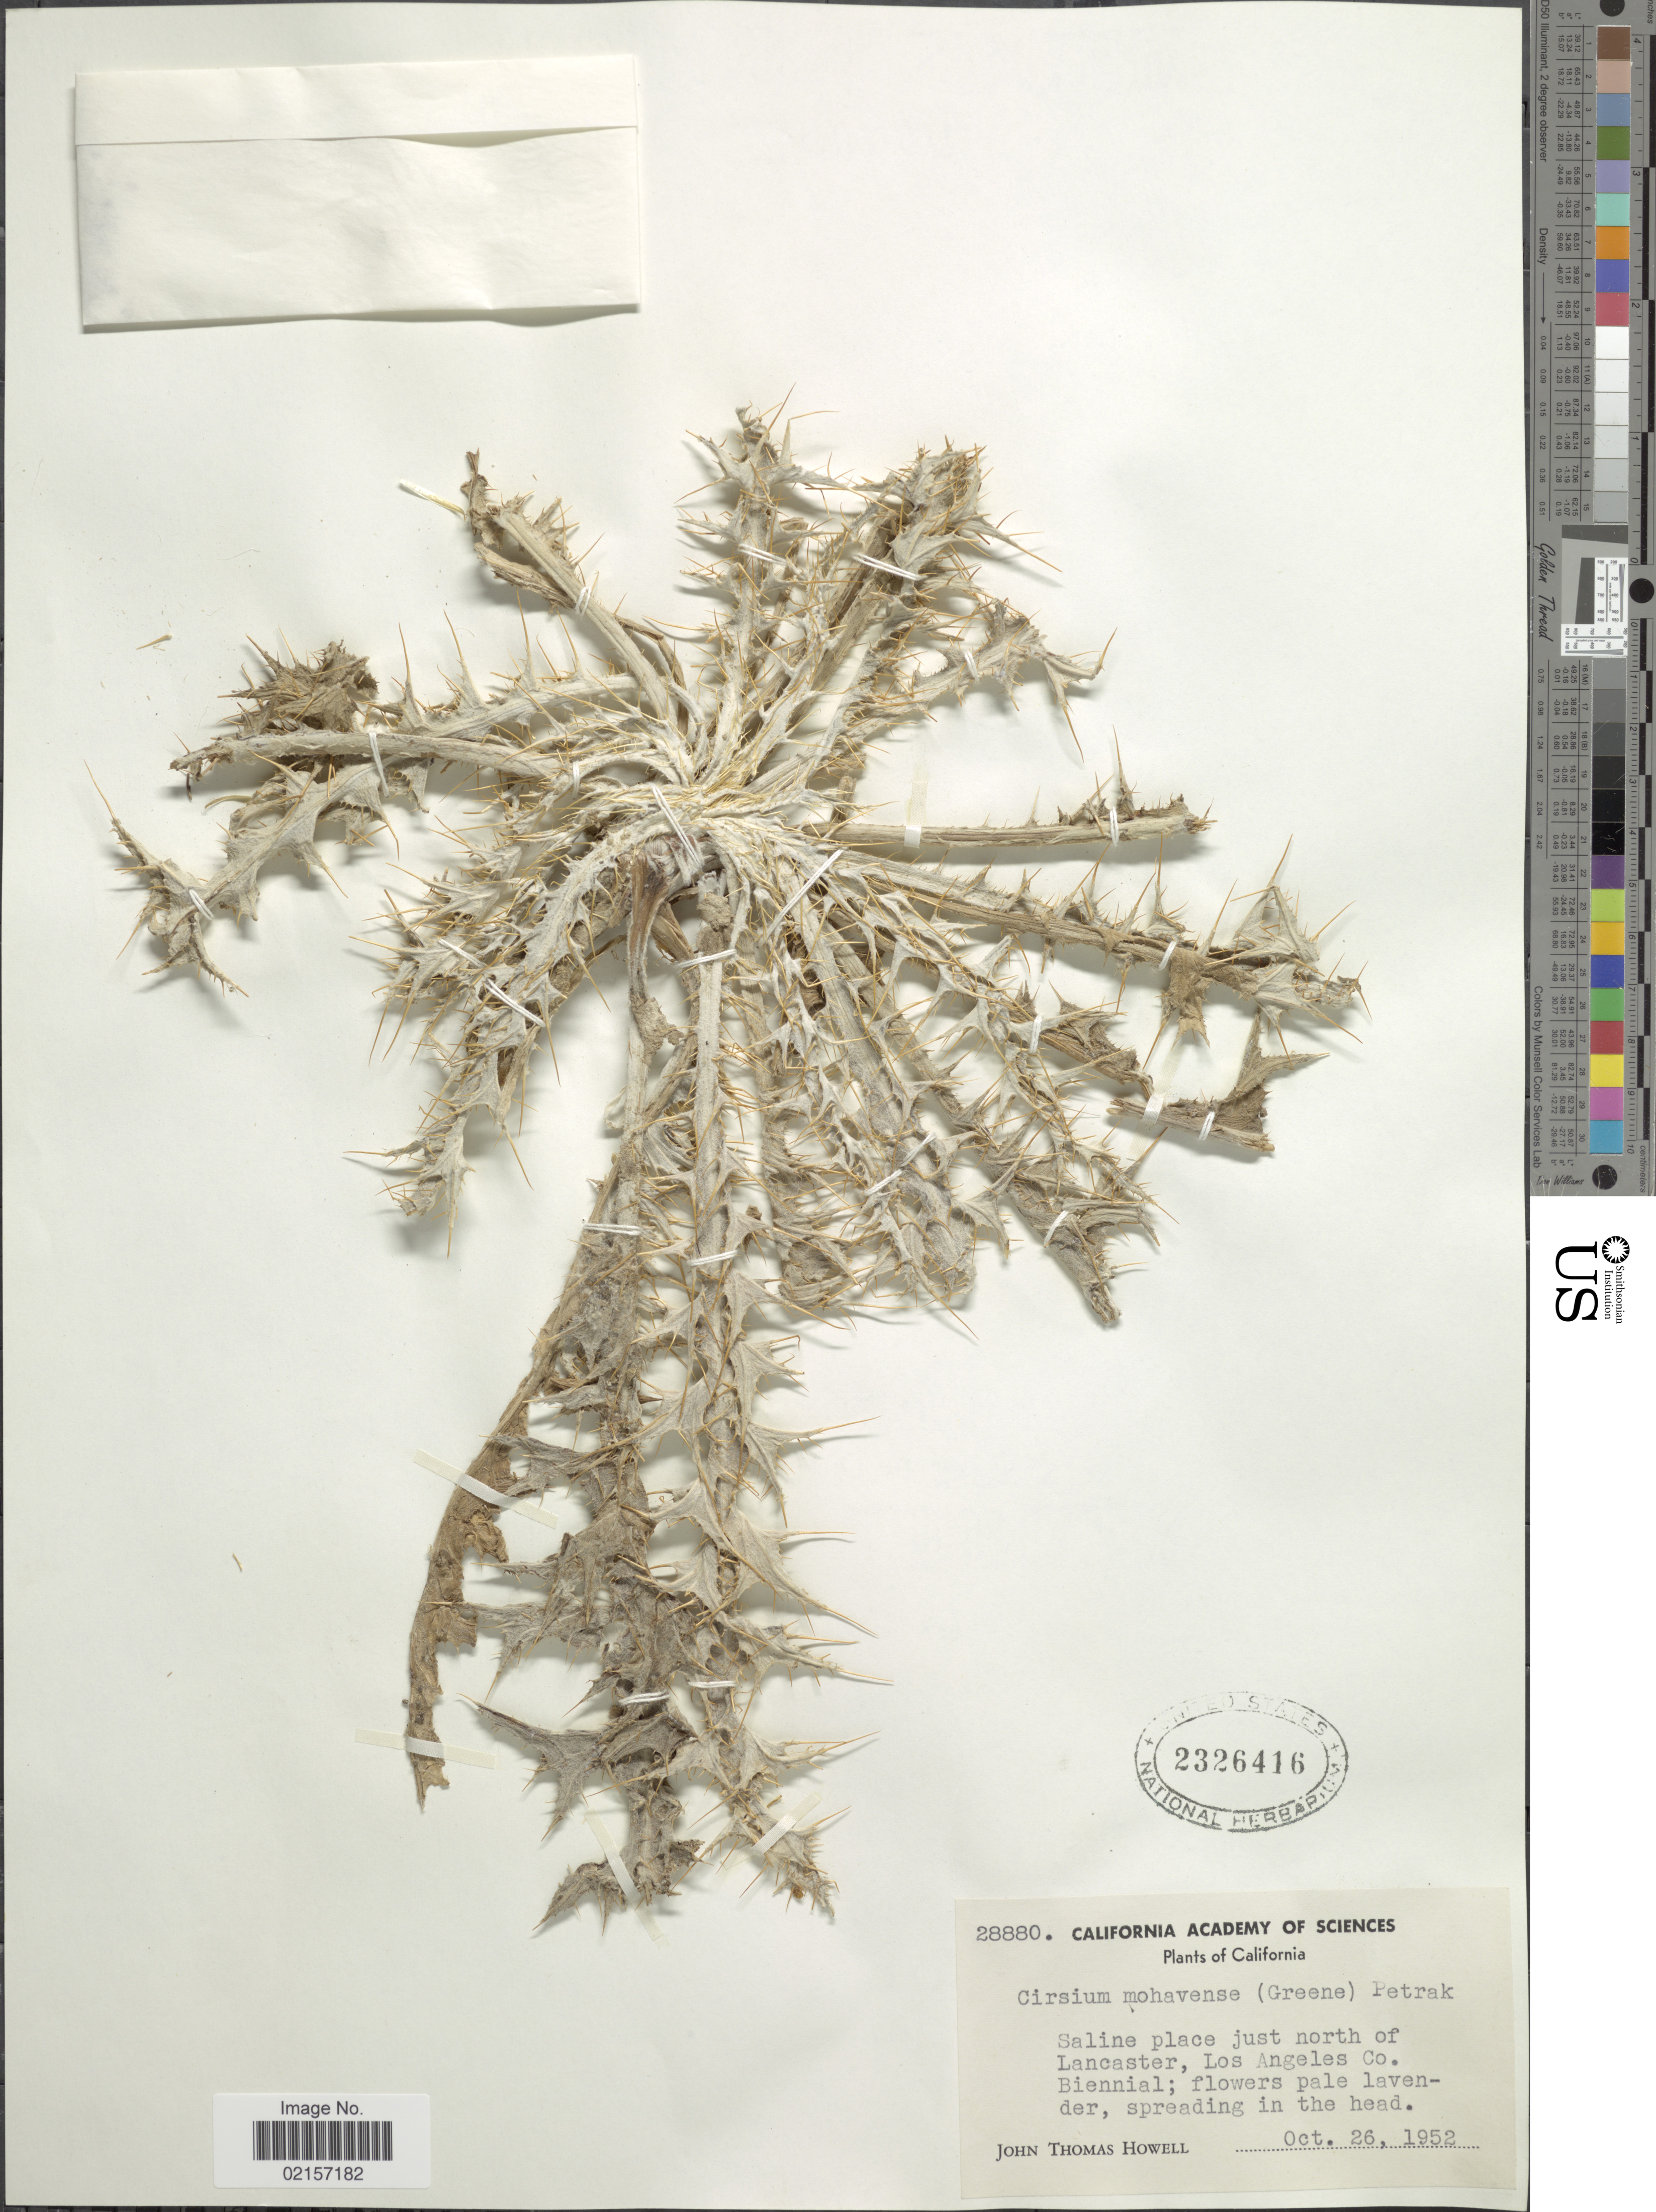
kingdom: Plantae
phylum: Tracheophyta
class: Magnoliopsida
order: Asterales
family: Asteraceae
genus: Cirsium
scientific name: Cirsium mohavense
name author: (Greene) Petr.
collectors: J. T. Howell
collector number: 28880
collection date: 1952-10-26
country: United States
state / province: California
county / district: Los Angeles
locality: Saline place just north of Lancaster, Los Angeles Co.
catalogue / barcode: US 2326416